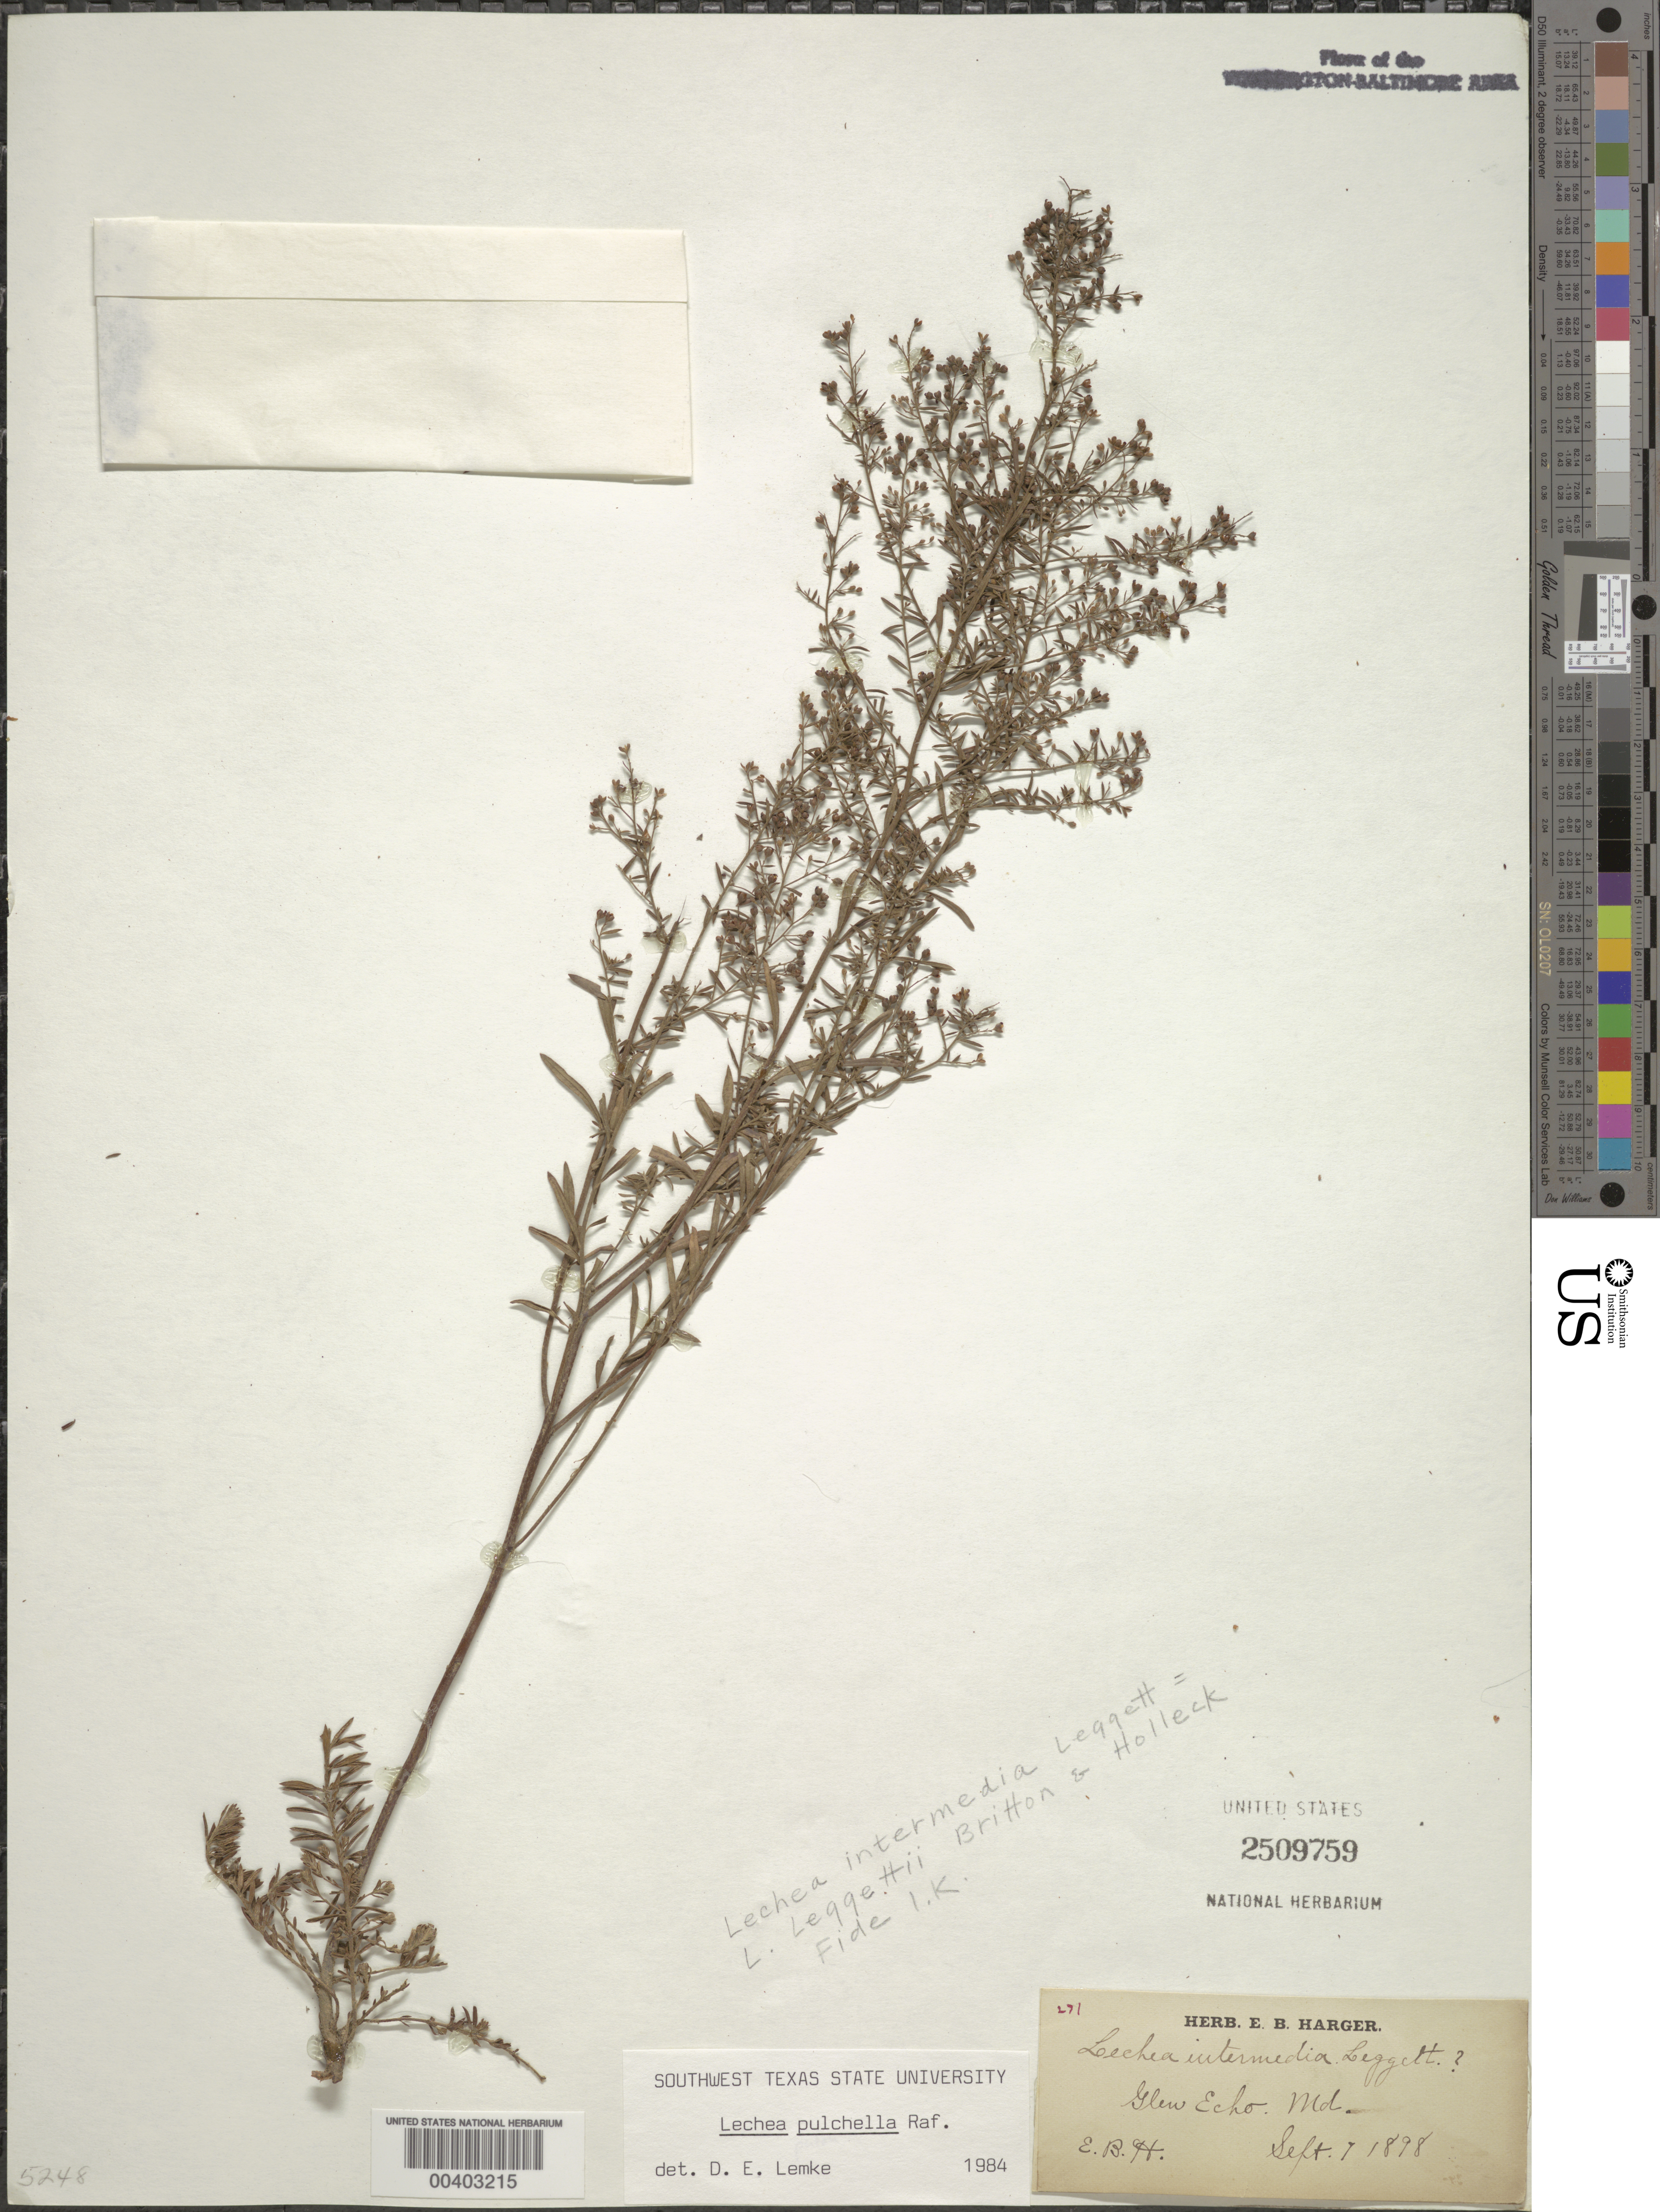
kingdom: Plantae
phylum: Tracheophyta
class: Magnoliopsida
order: Malvales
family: Cistaceae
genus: Lechea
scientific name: Lechea pulchella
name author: Raf.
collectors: E. B. Harger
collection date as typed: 07 Sep 1898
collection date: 1898-09-07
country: United States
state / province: Maryland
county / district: Montgomery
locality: Glen Echo C. & O. Canal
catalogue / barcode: US 2509759